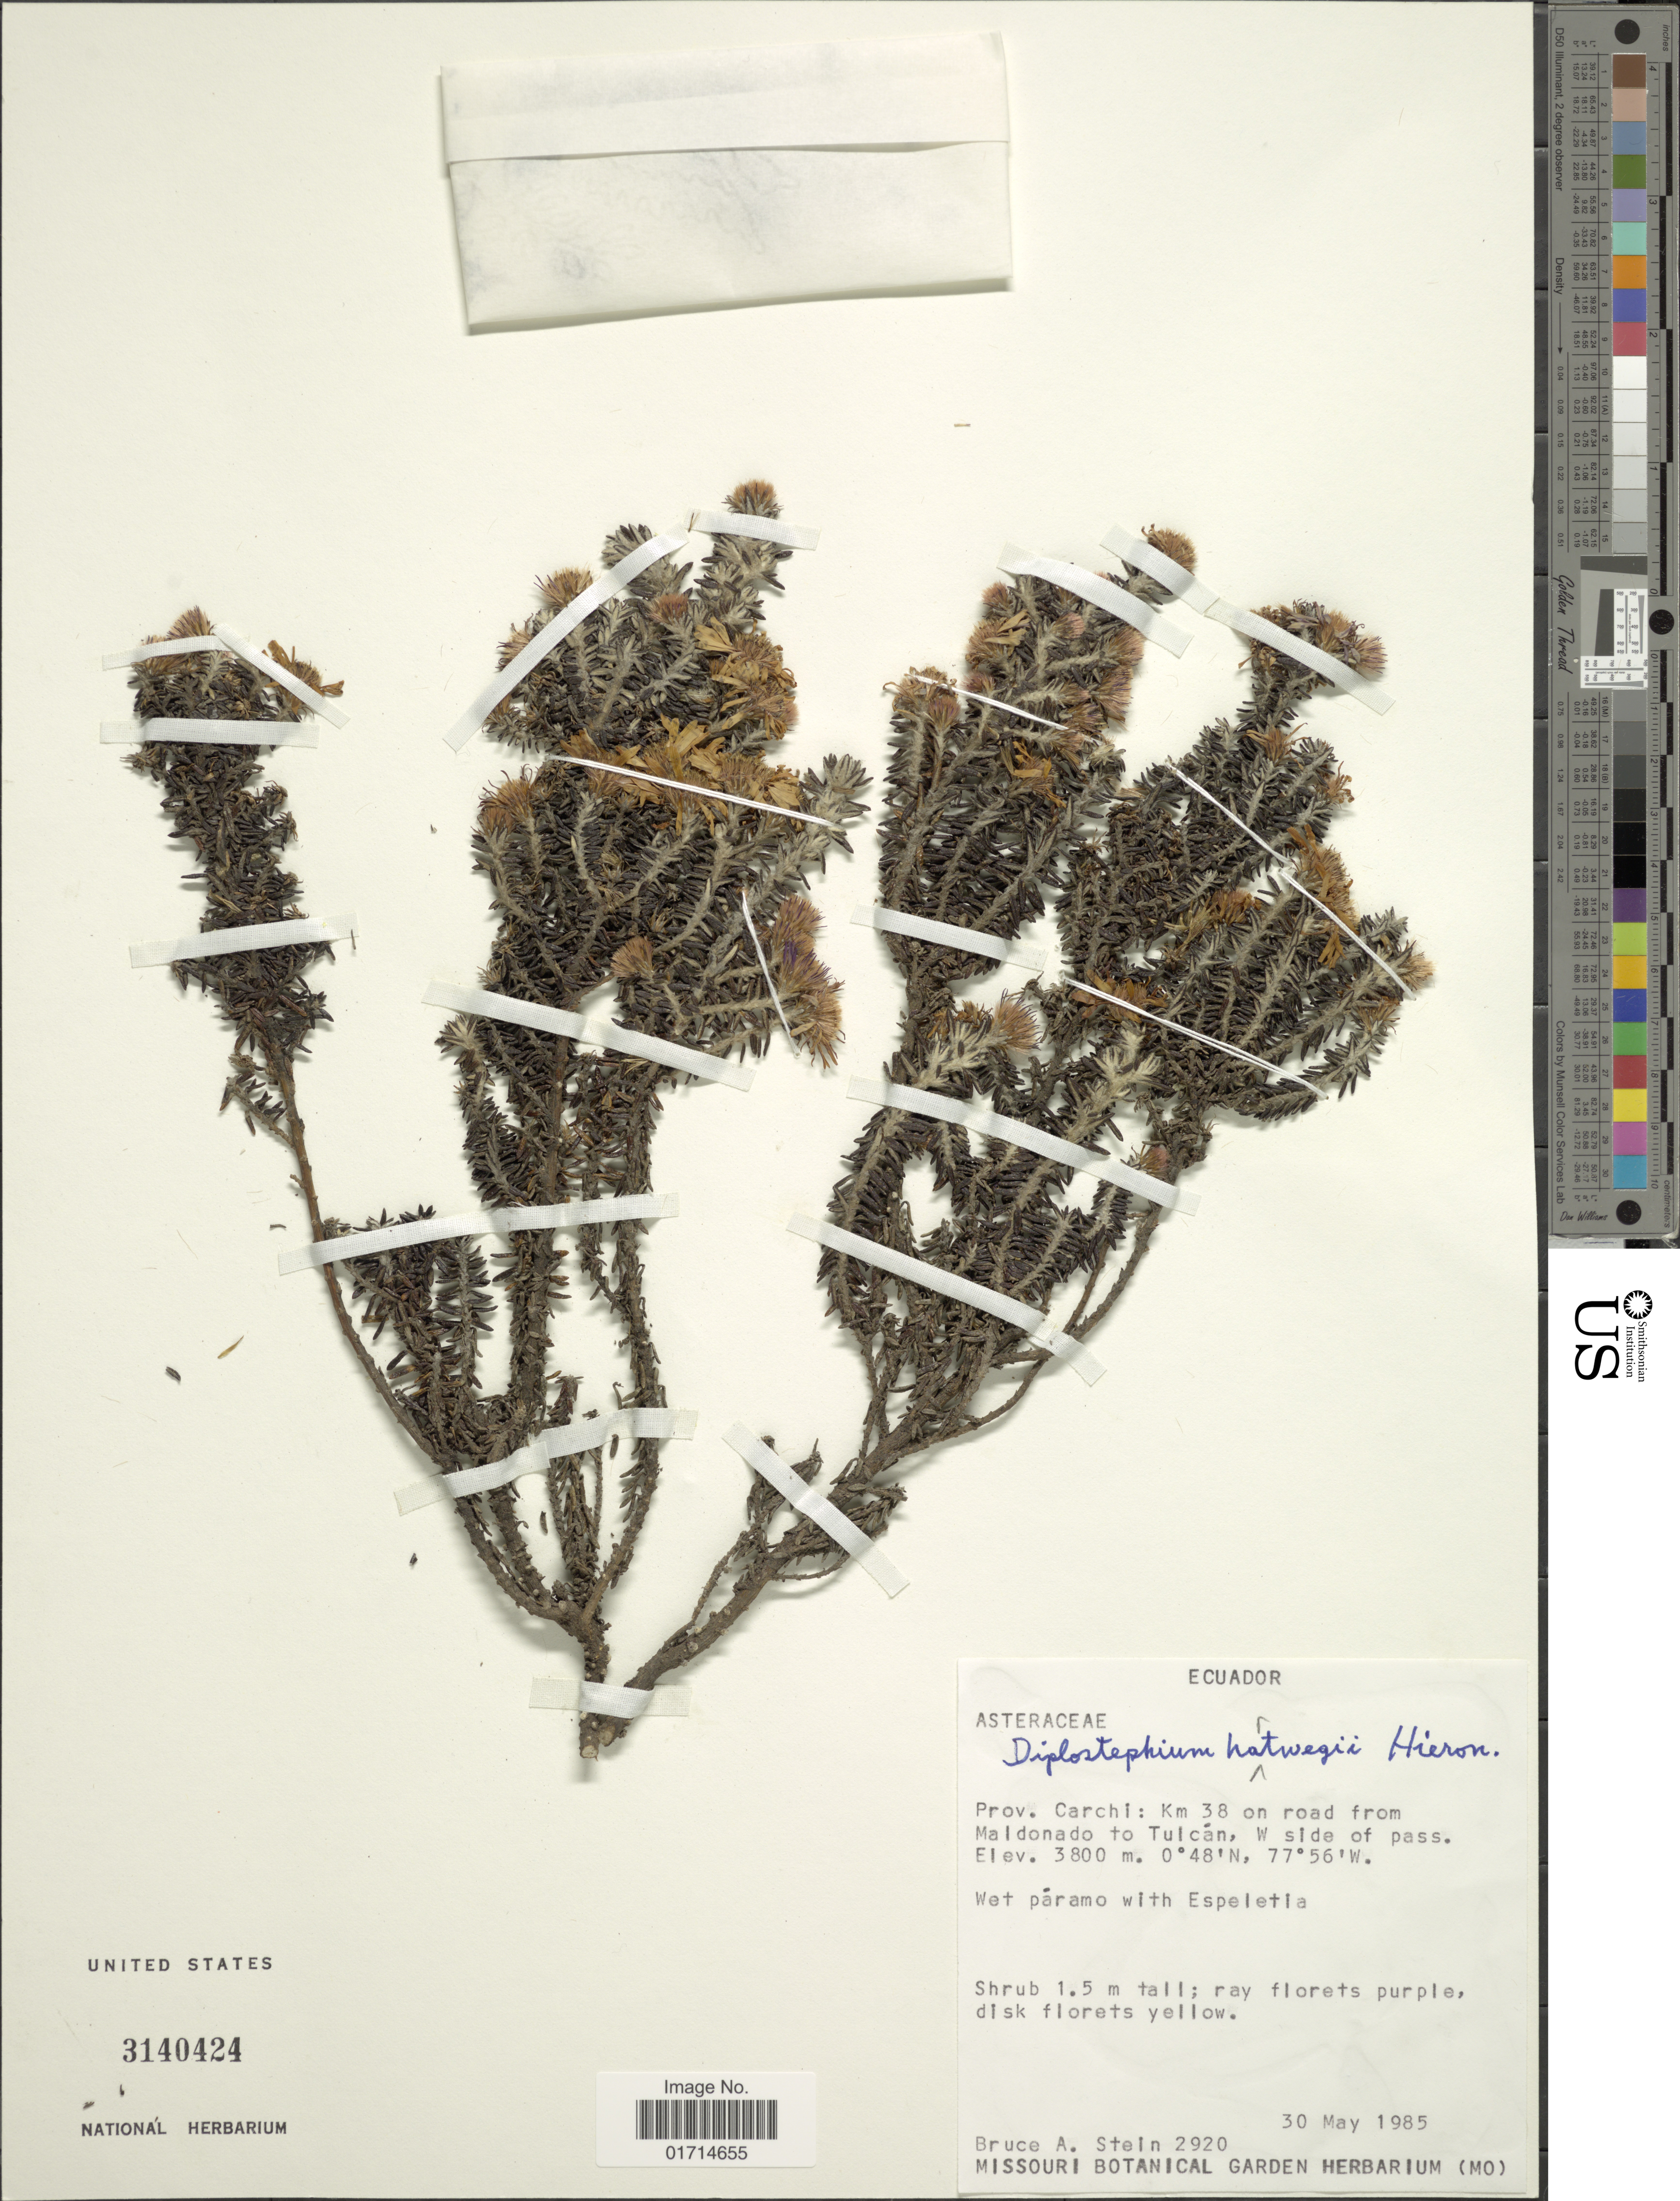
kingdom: Plantae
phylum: Tracheophyta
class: Magnoliopsida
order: Asterales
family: Asteraceae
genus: Diplostephium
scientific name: Diplostephium hartwegii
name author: Hieron.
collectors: B. A. Stein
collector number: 2920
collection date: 1985-05-30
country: Ecuador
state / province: Carchi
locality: Km 38 on road from Maldonado to Tulcan, W side of Pass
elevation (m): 3800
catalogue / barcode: US 3140424